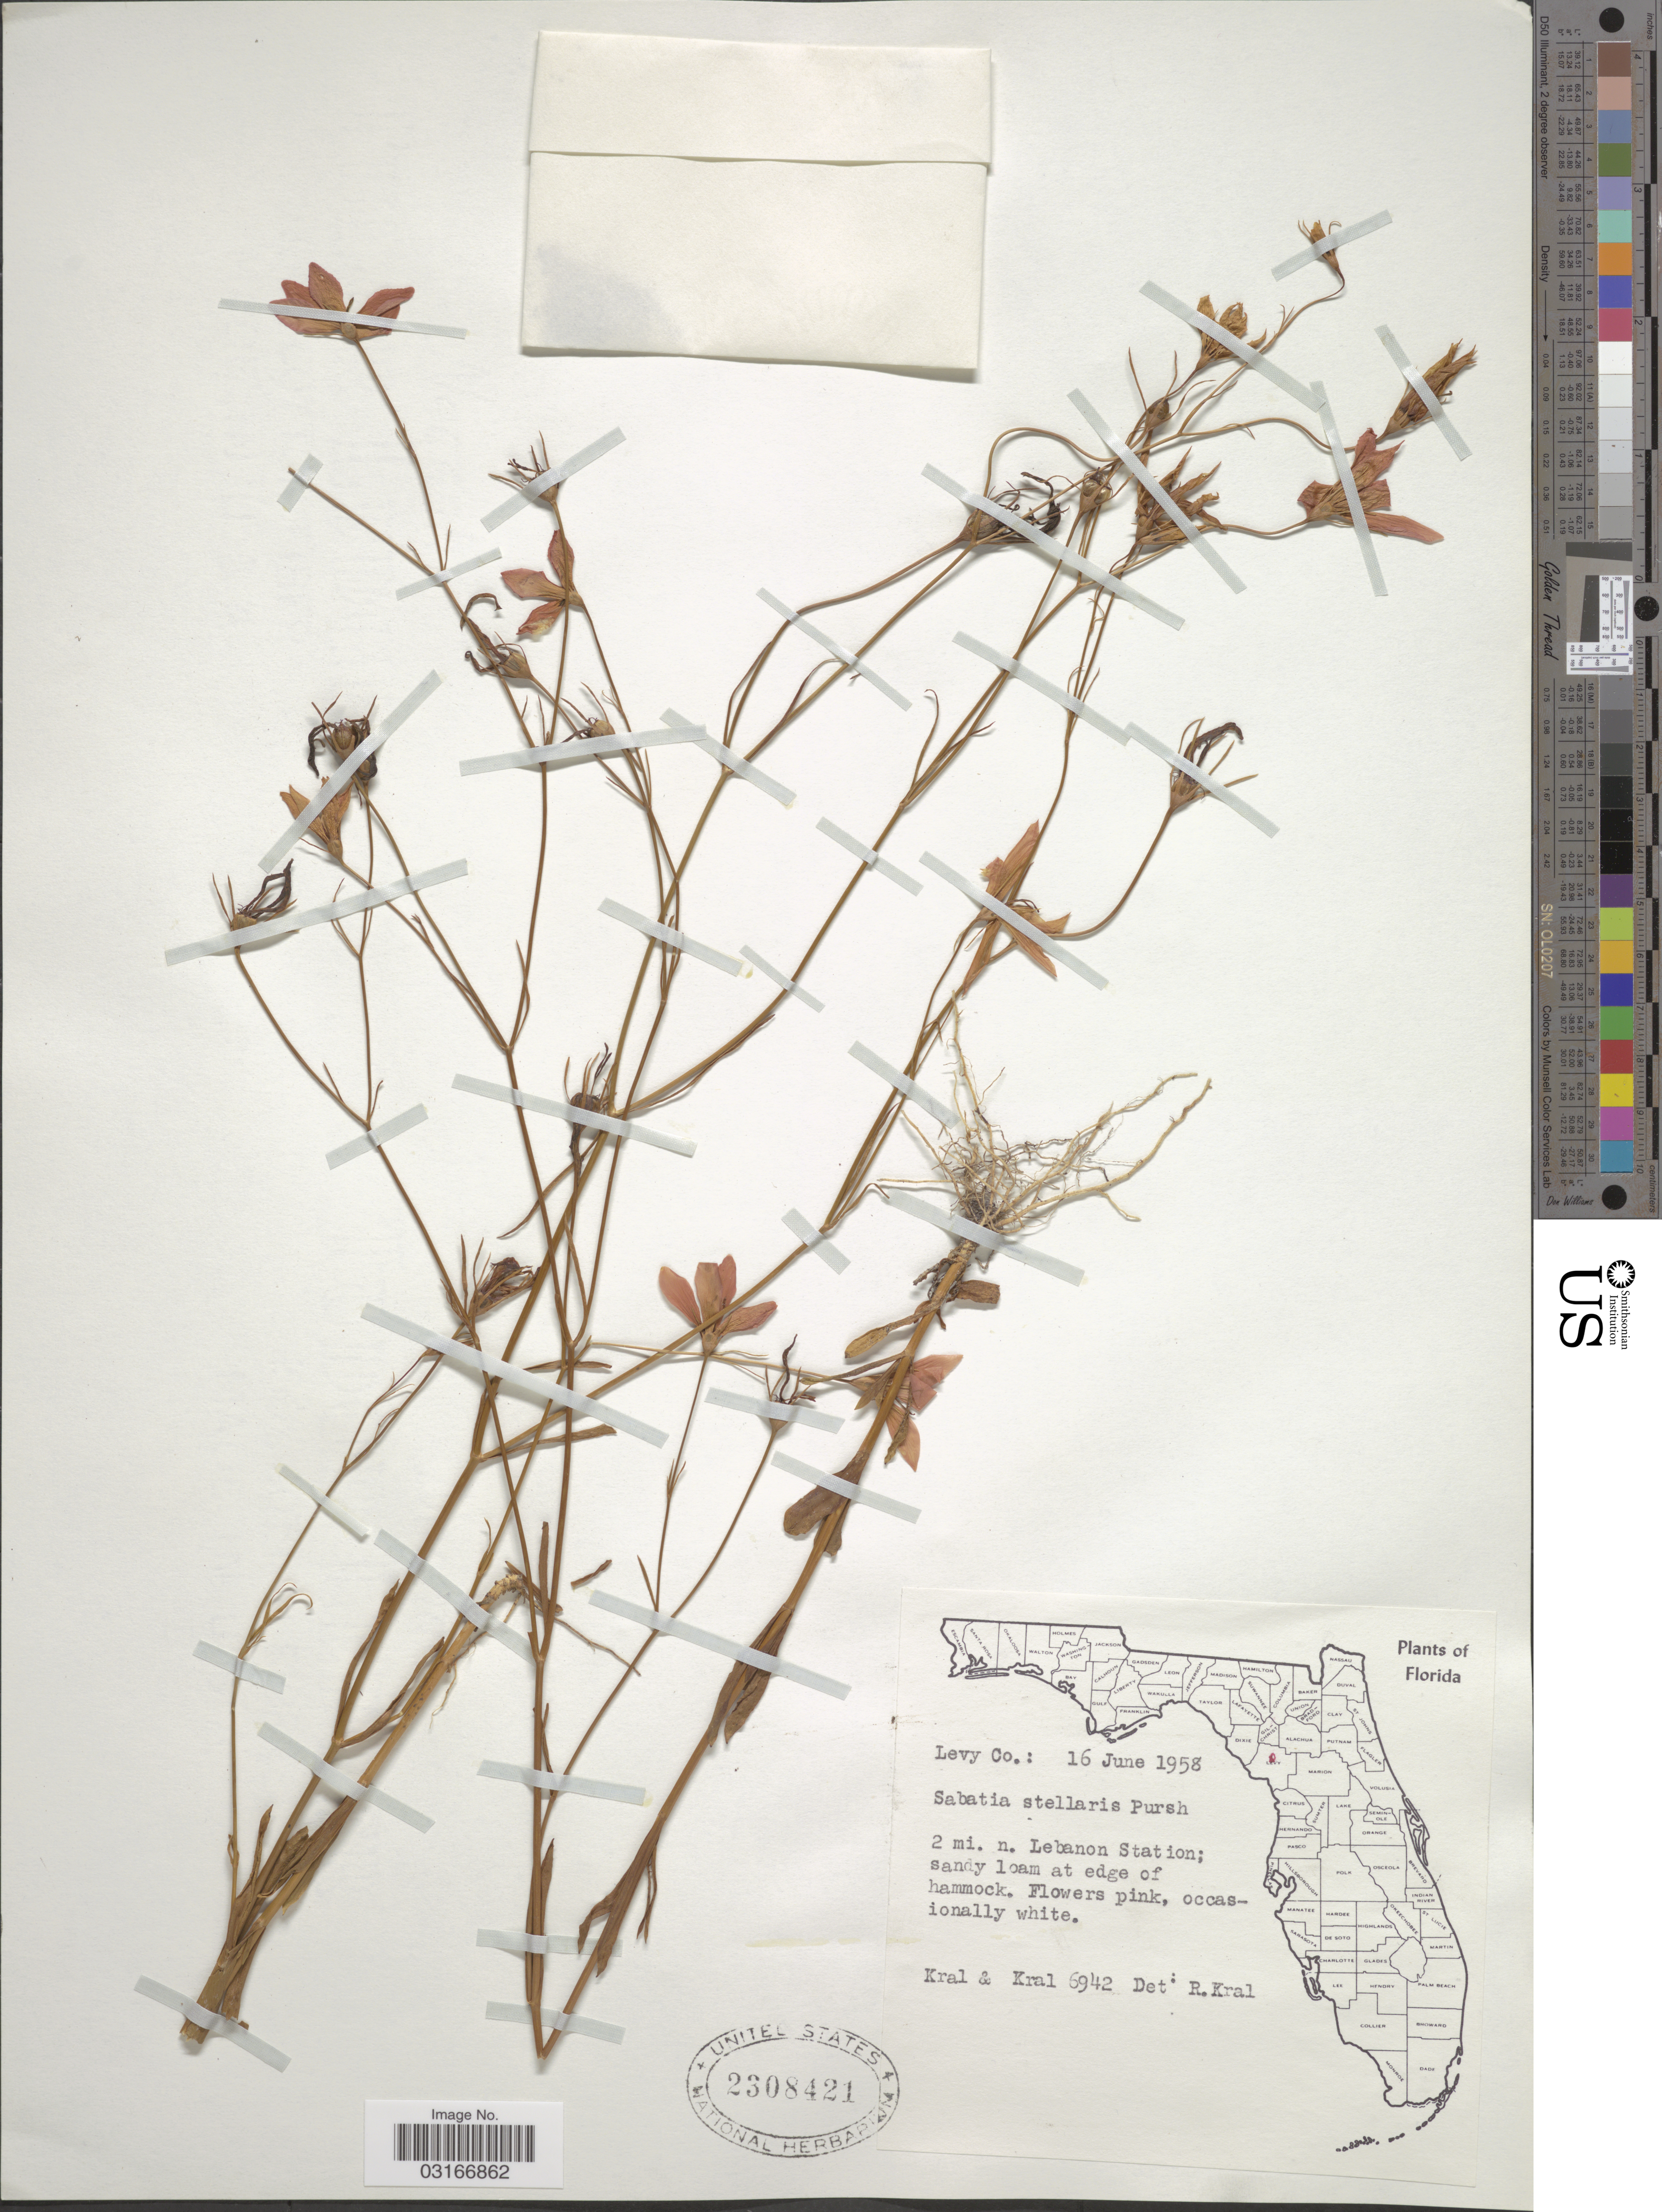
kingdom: Plantae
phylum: Tracheophyta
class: Magnoliopsida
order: Gentianales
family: Gentianaceae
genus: Sabatia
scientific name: Sabatia stellaris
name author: Pursh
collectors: -- Kral & -- Kral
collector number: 6942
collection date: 1958-06-16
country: United States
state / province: Florida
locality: Levy Co. 2 mi. n. Lebanon Station; sandy loam at edge of hammock.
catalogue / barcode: US 2308421